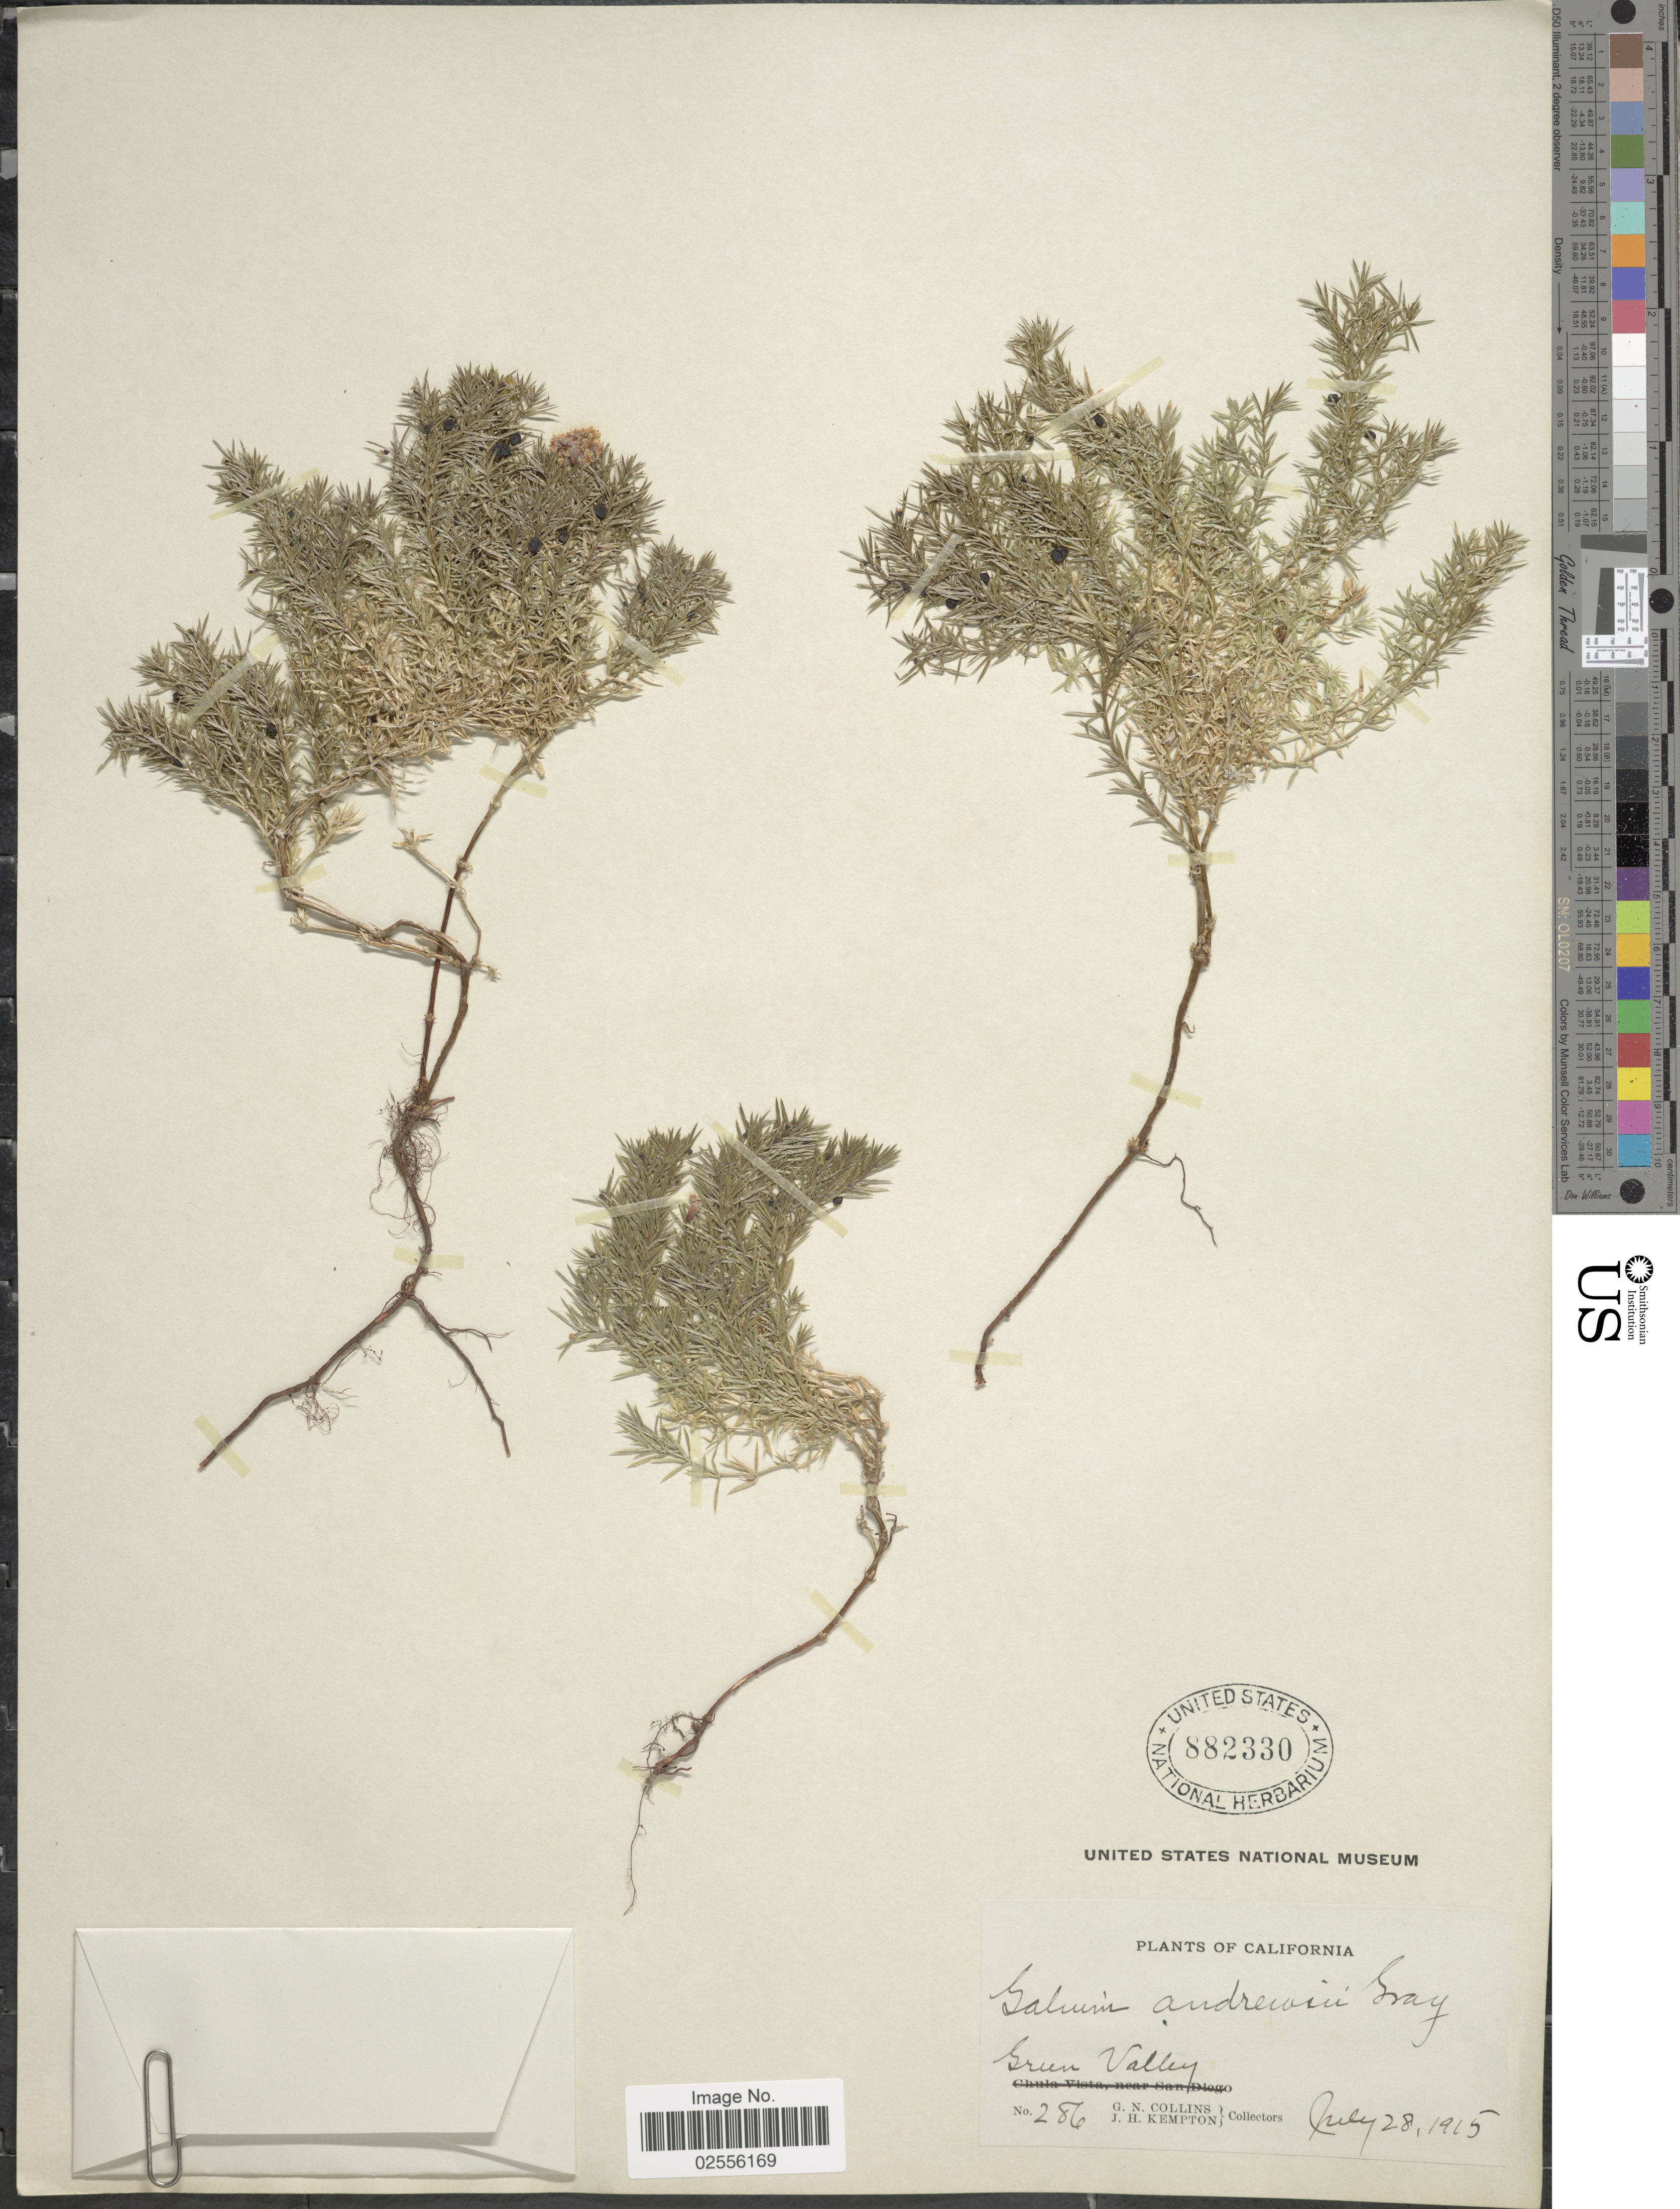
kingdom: Plantae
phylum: Tracheophyta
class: Magnoliopsida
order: Gentianales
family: Rubiaceae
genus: Galium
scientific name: Galium andrewsii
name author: A. Gray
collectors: G. Collins & J. H. Kempton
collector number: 286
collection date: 1915-07-28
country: United States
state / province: California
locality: Green Valley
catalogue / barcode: US 882330